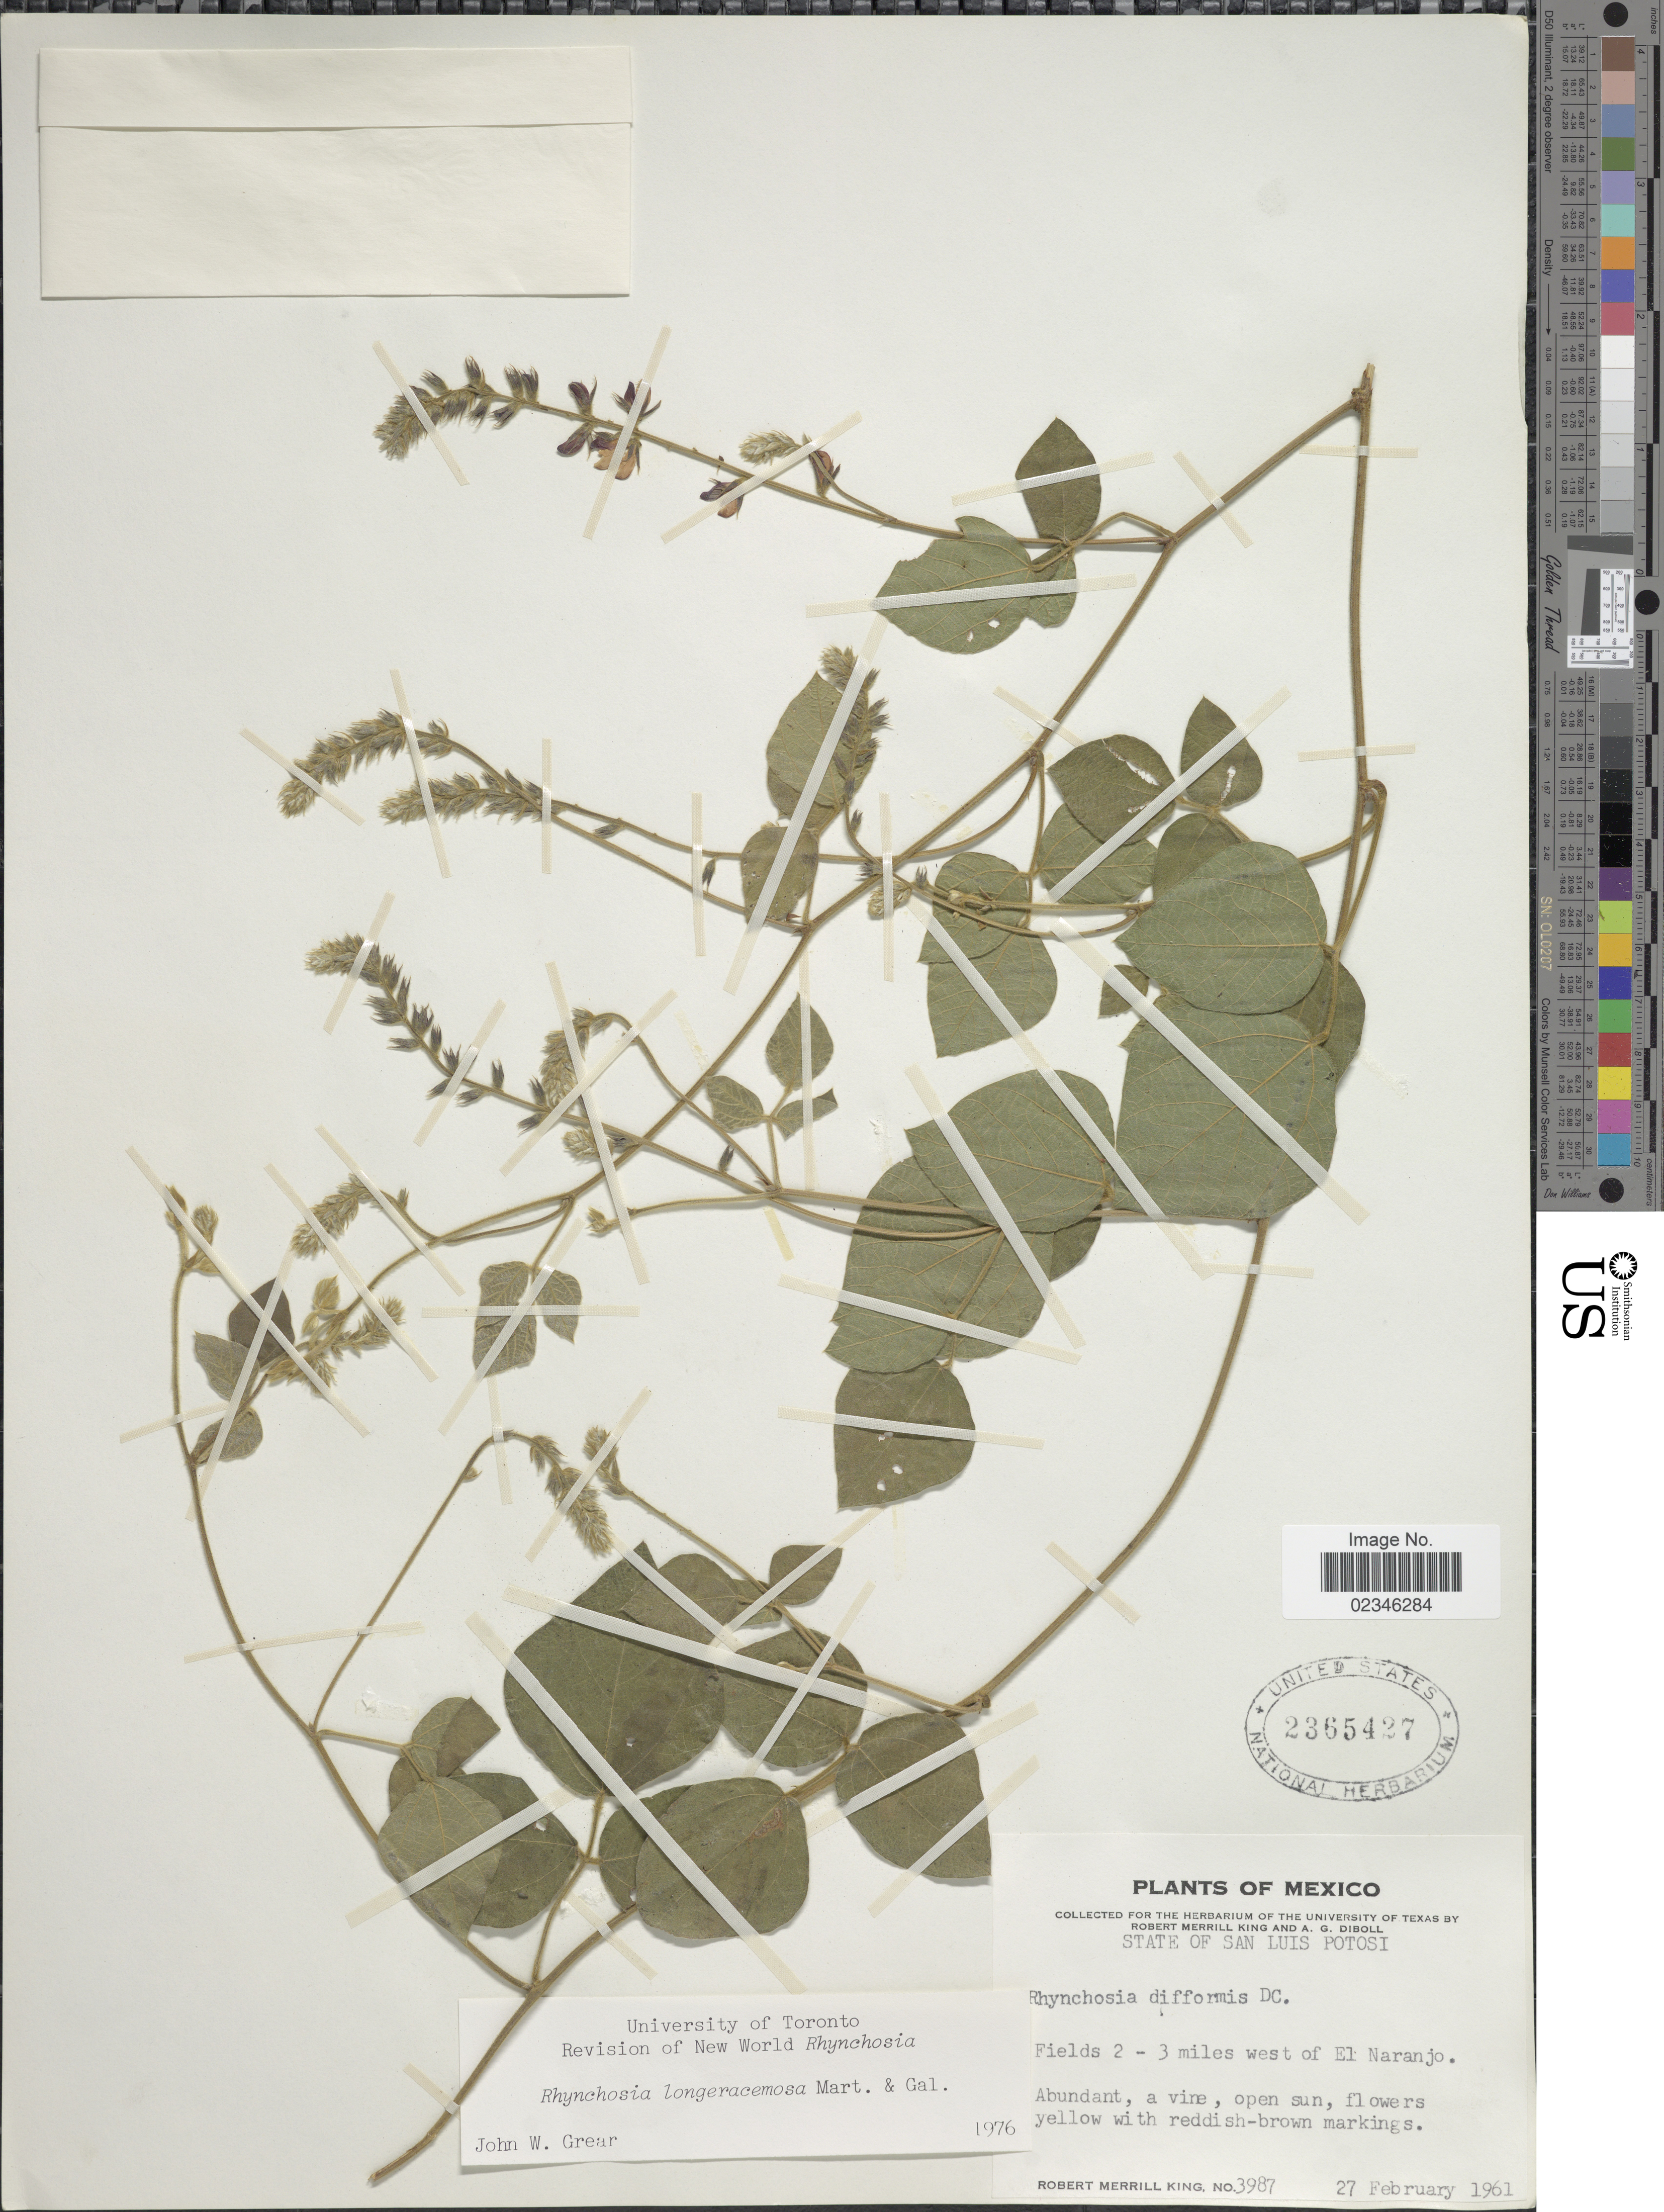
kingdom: Plantae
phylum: Tracheophyta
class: Magnoliopsida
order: Fabales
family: Fabaceae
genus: Rhynchosia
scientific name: Rhynchosia longeracemosa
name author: M. Martens & Galeotti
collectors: R. M. King & A. Diboll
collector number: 3987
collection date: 1961-02-27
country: Mexico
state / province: San Luis Potosí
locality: State of San Luis Potosi. Fields 2-3 miles west of El Naranjo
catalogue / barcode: US 2365427